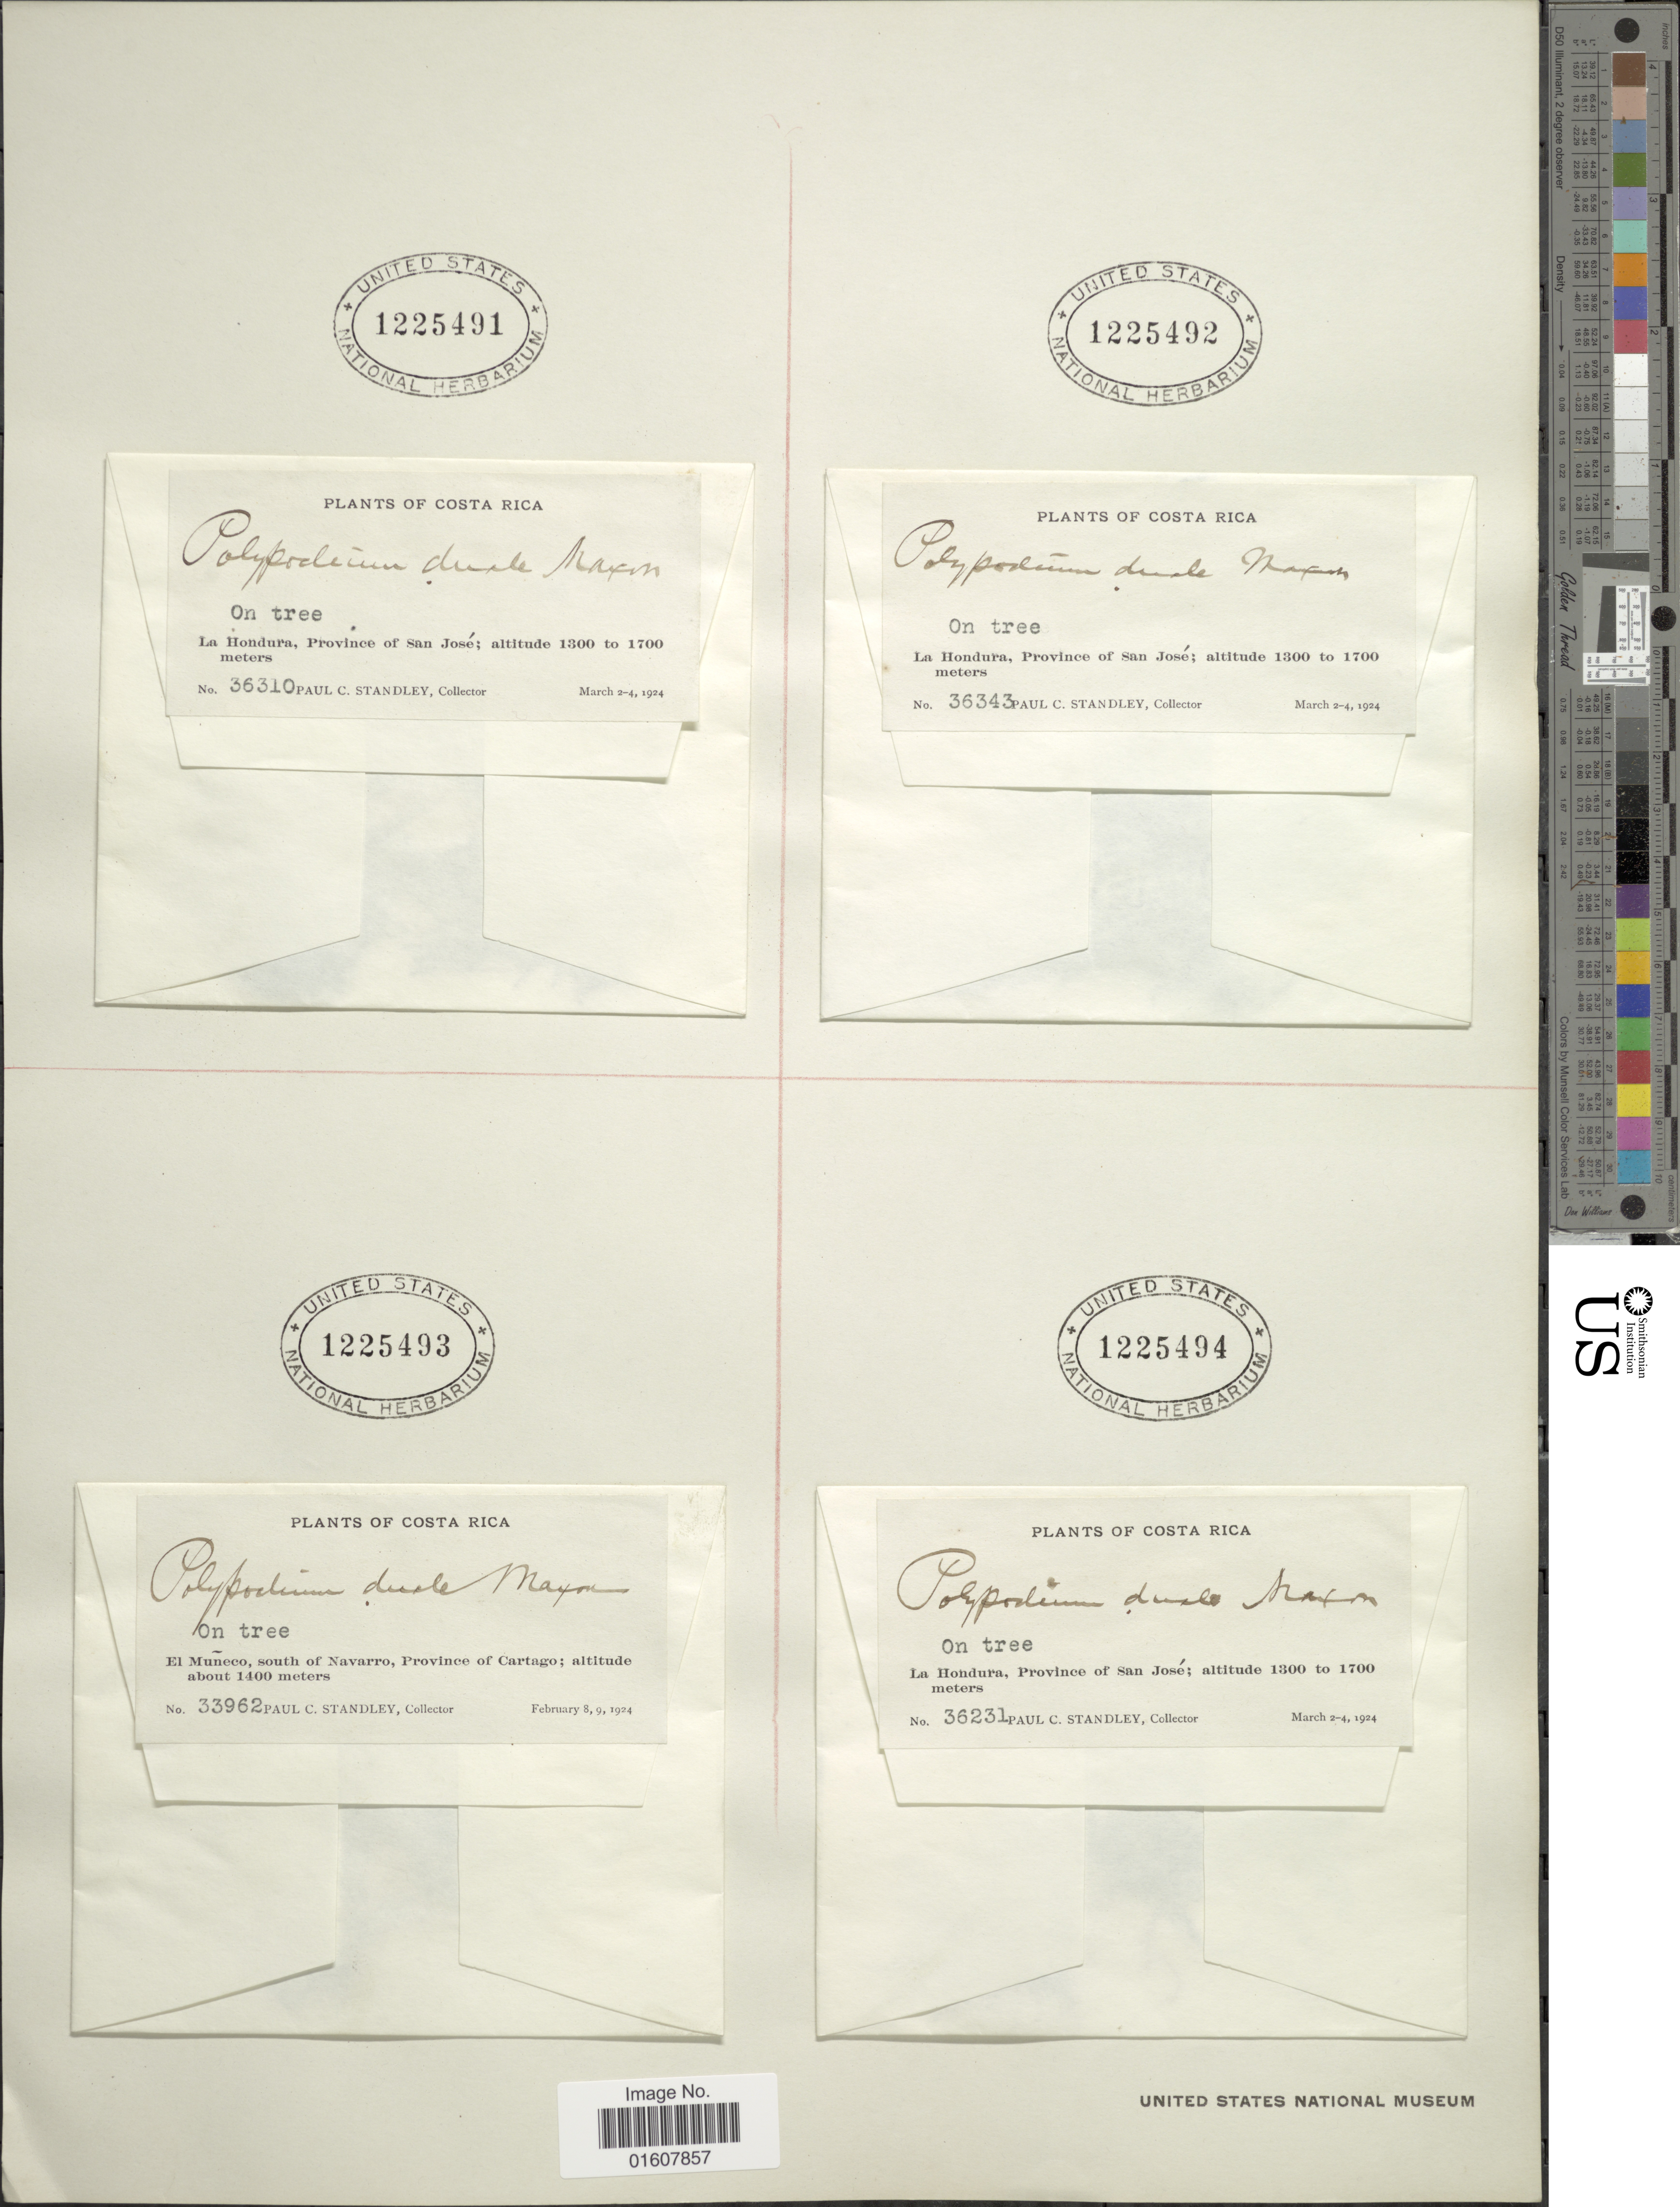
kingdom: Plantae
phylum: Tracheophyta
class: Polypodiopsida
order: Polypodiales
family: Polypodiaceae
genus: Cochlidium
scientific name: Cochlidium serrulatum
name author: (Sw.) L.E. Bishop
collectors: P. C. Standley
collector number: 36343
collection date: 1924-03-02/1924-03-04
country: Costa Rica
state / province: San José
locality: La Hondura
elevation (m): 1300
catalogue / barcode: US 1225492-3